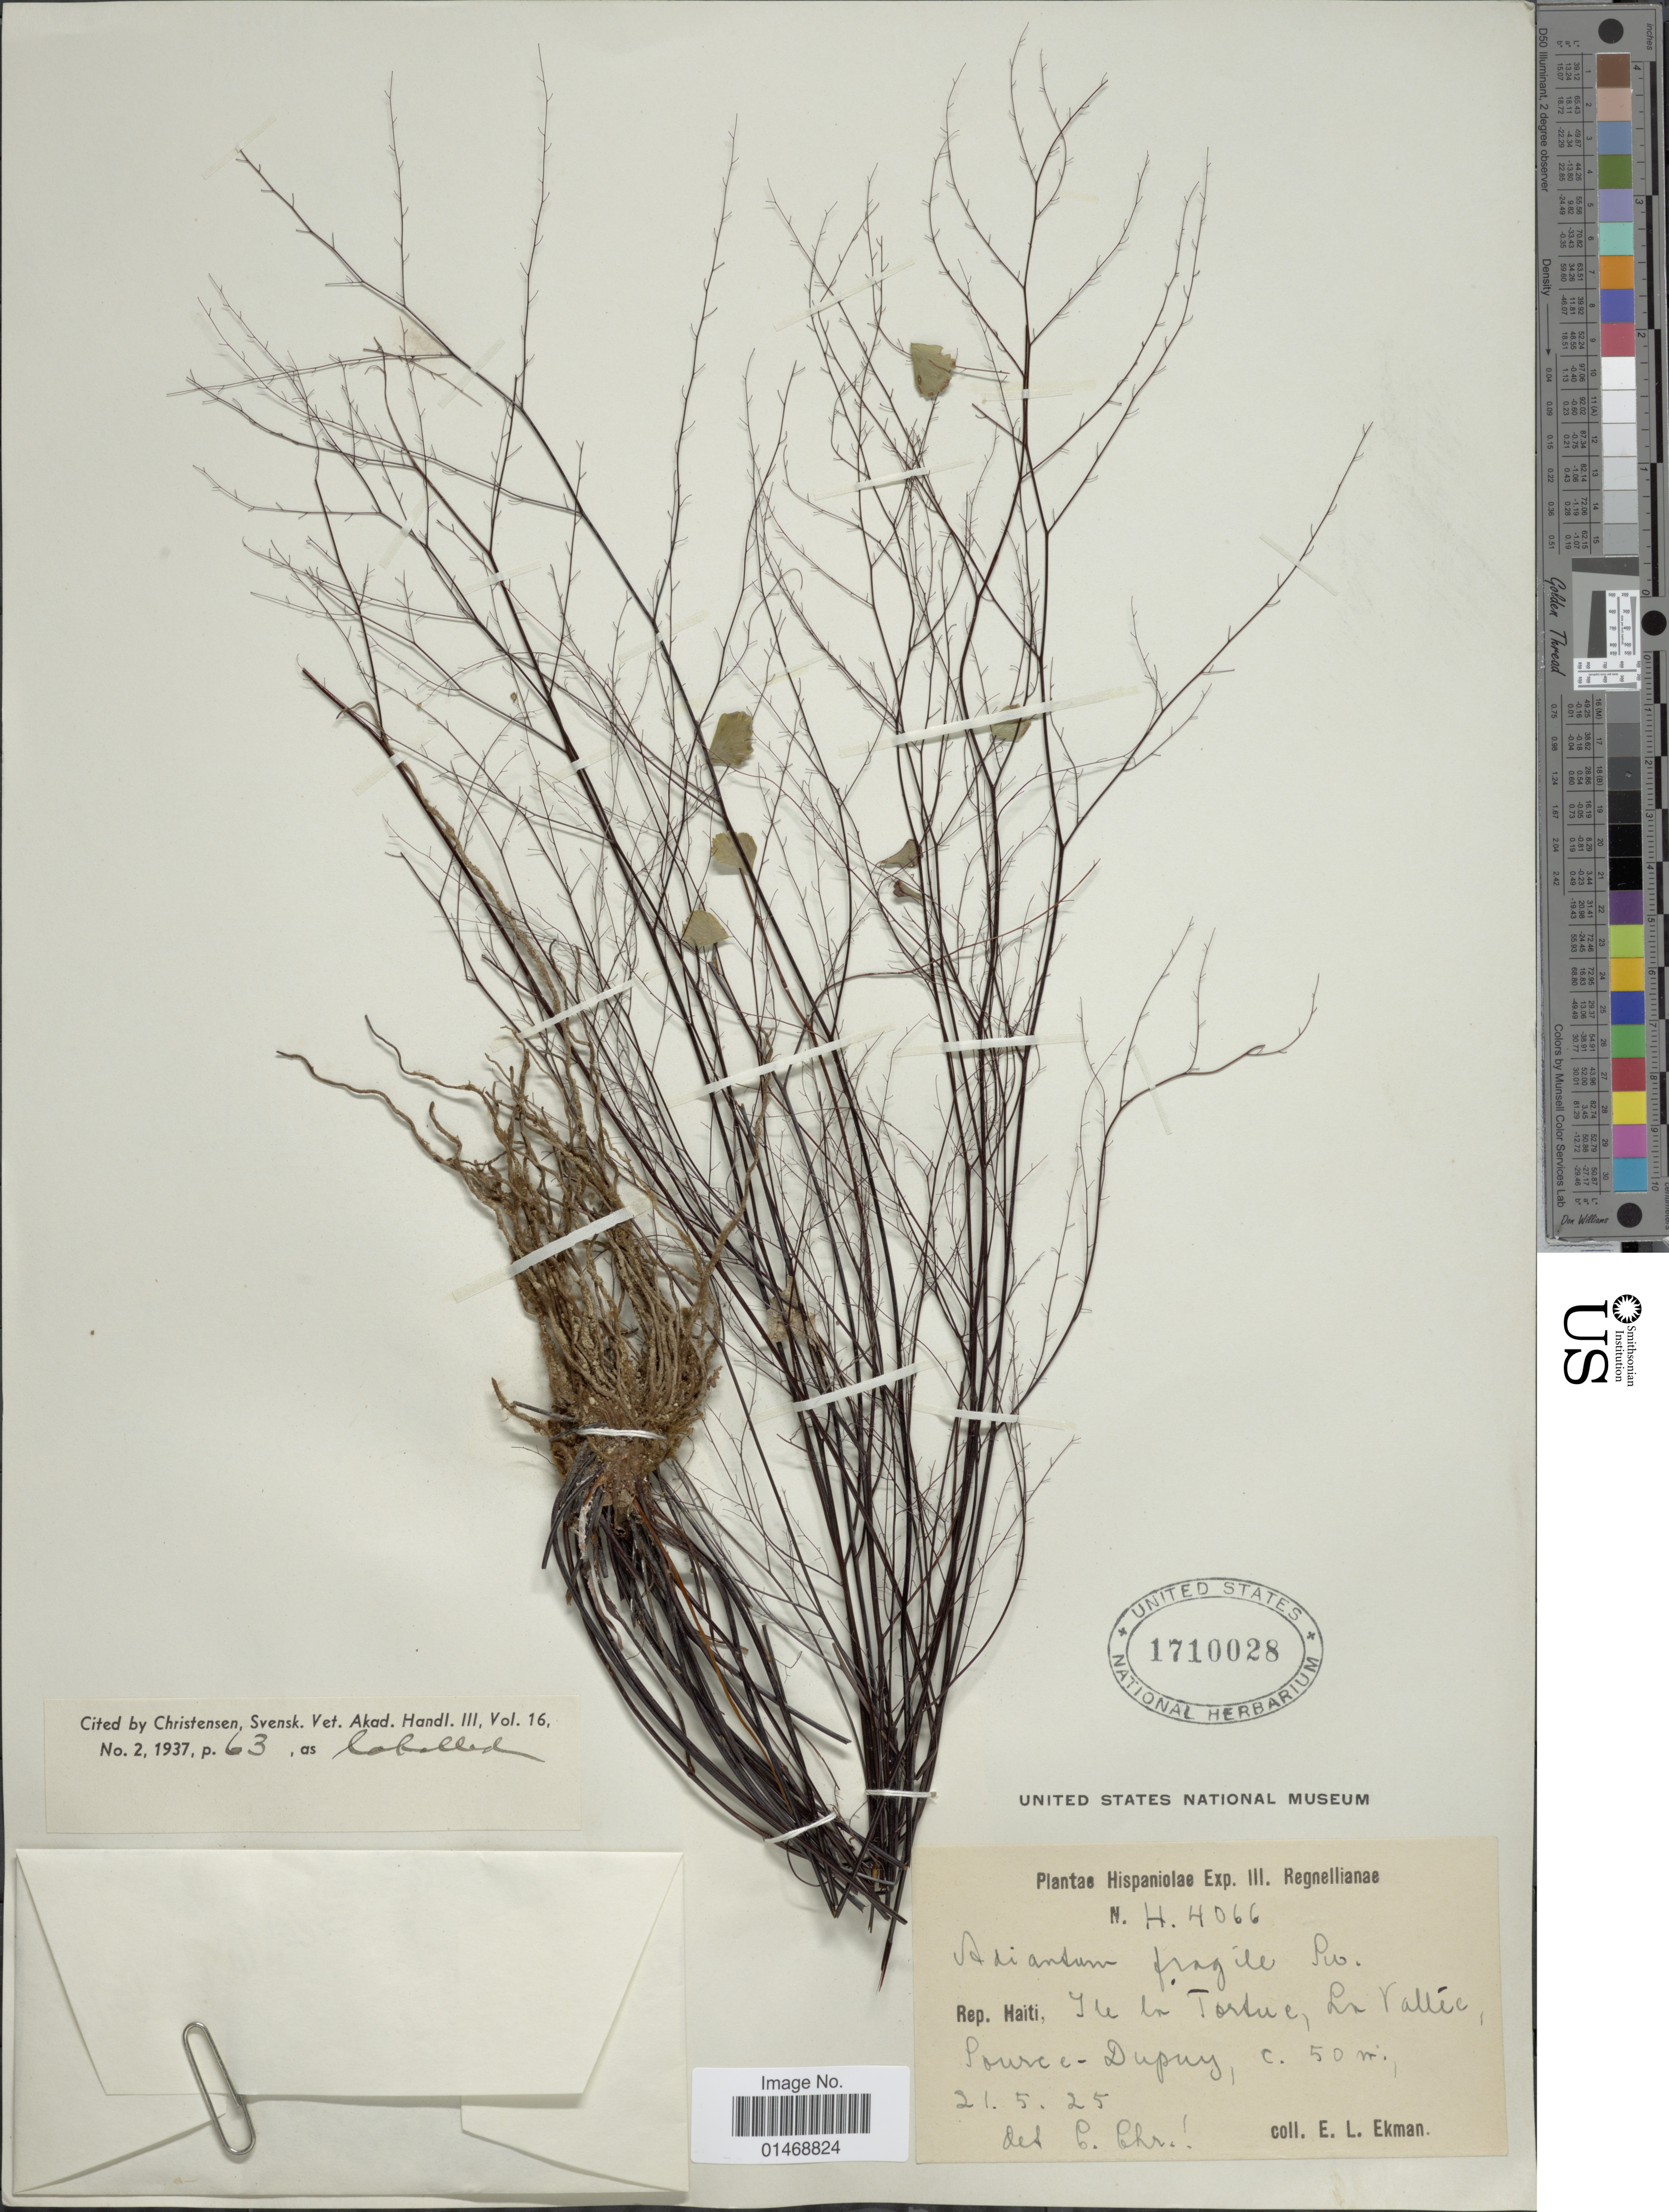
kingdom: Plantae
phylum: Tracheophyta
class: Polypodiopsida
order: Polypodiales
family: Pteridaceae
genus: Adiantum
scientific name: Adiantum fragile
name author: Sw.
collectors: E. L. Ekman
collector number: H 4066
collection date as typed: Transcribed d/m/y: 21/5/25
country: Haiti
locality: Rep. haiti Ile la Tortuc, La Vallée, Source-Dupuy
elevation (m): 50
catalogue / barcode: US 1710028